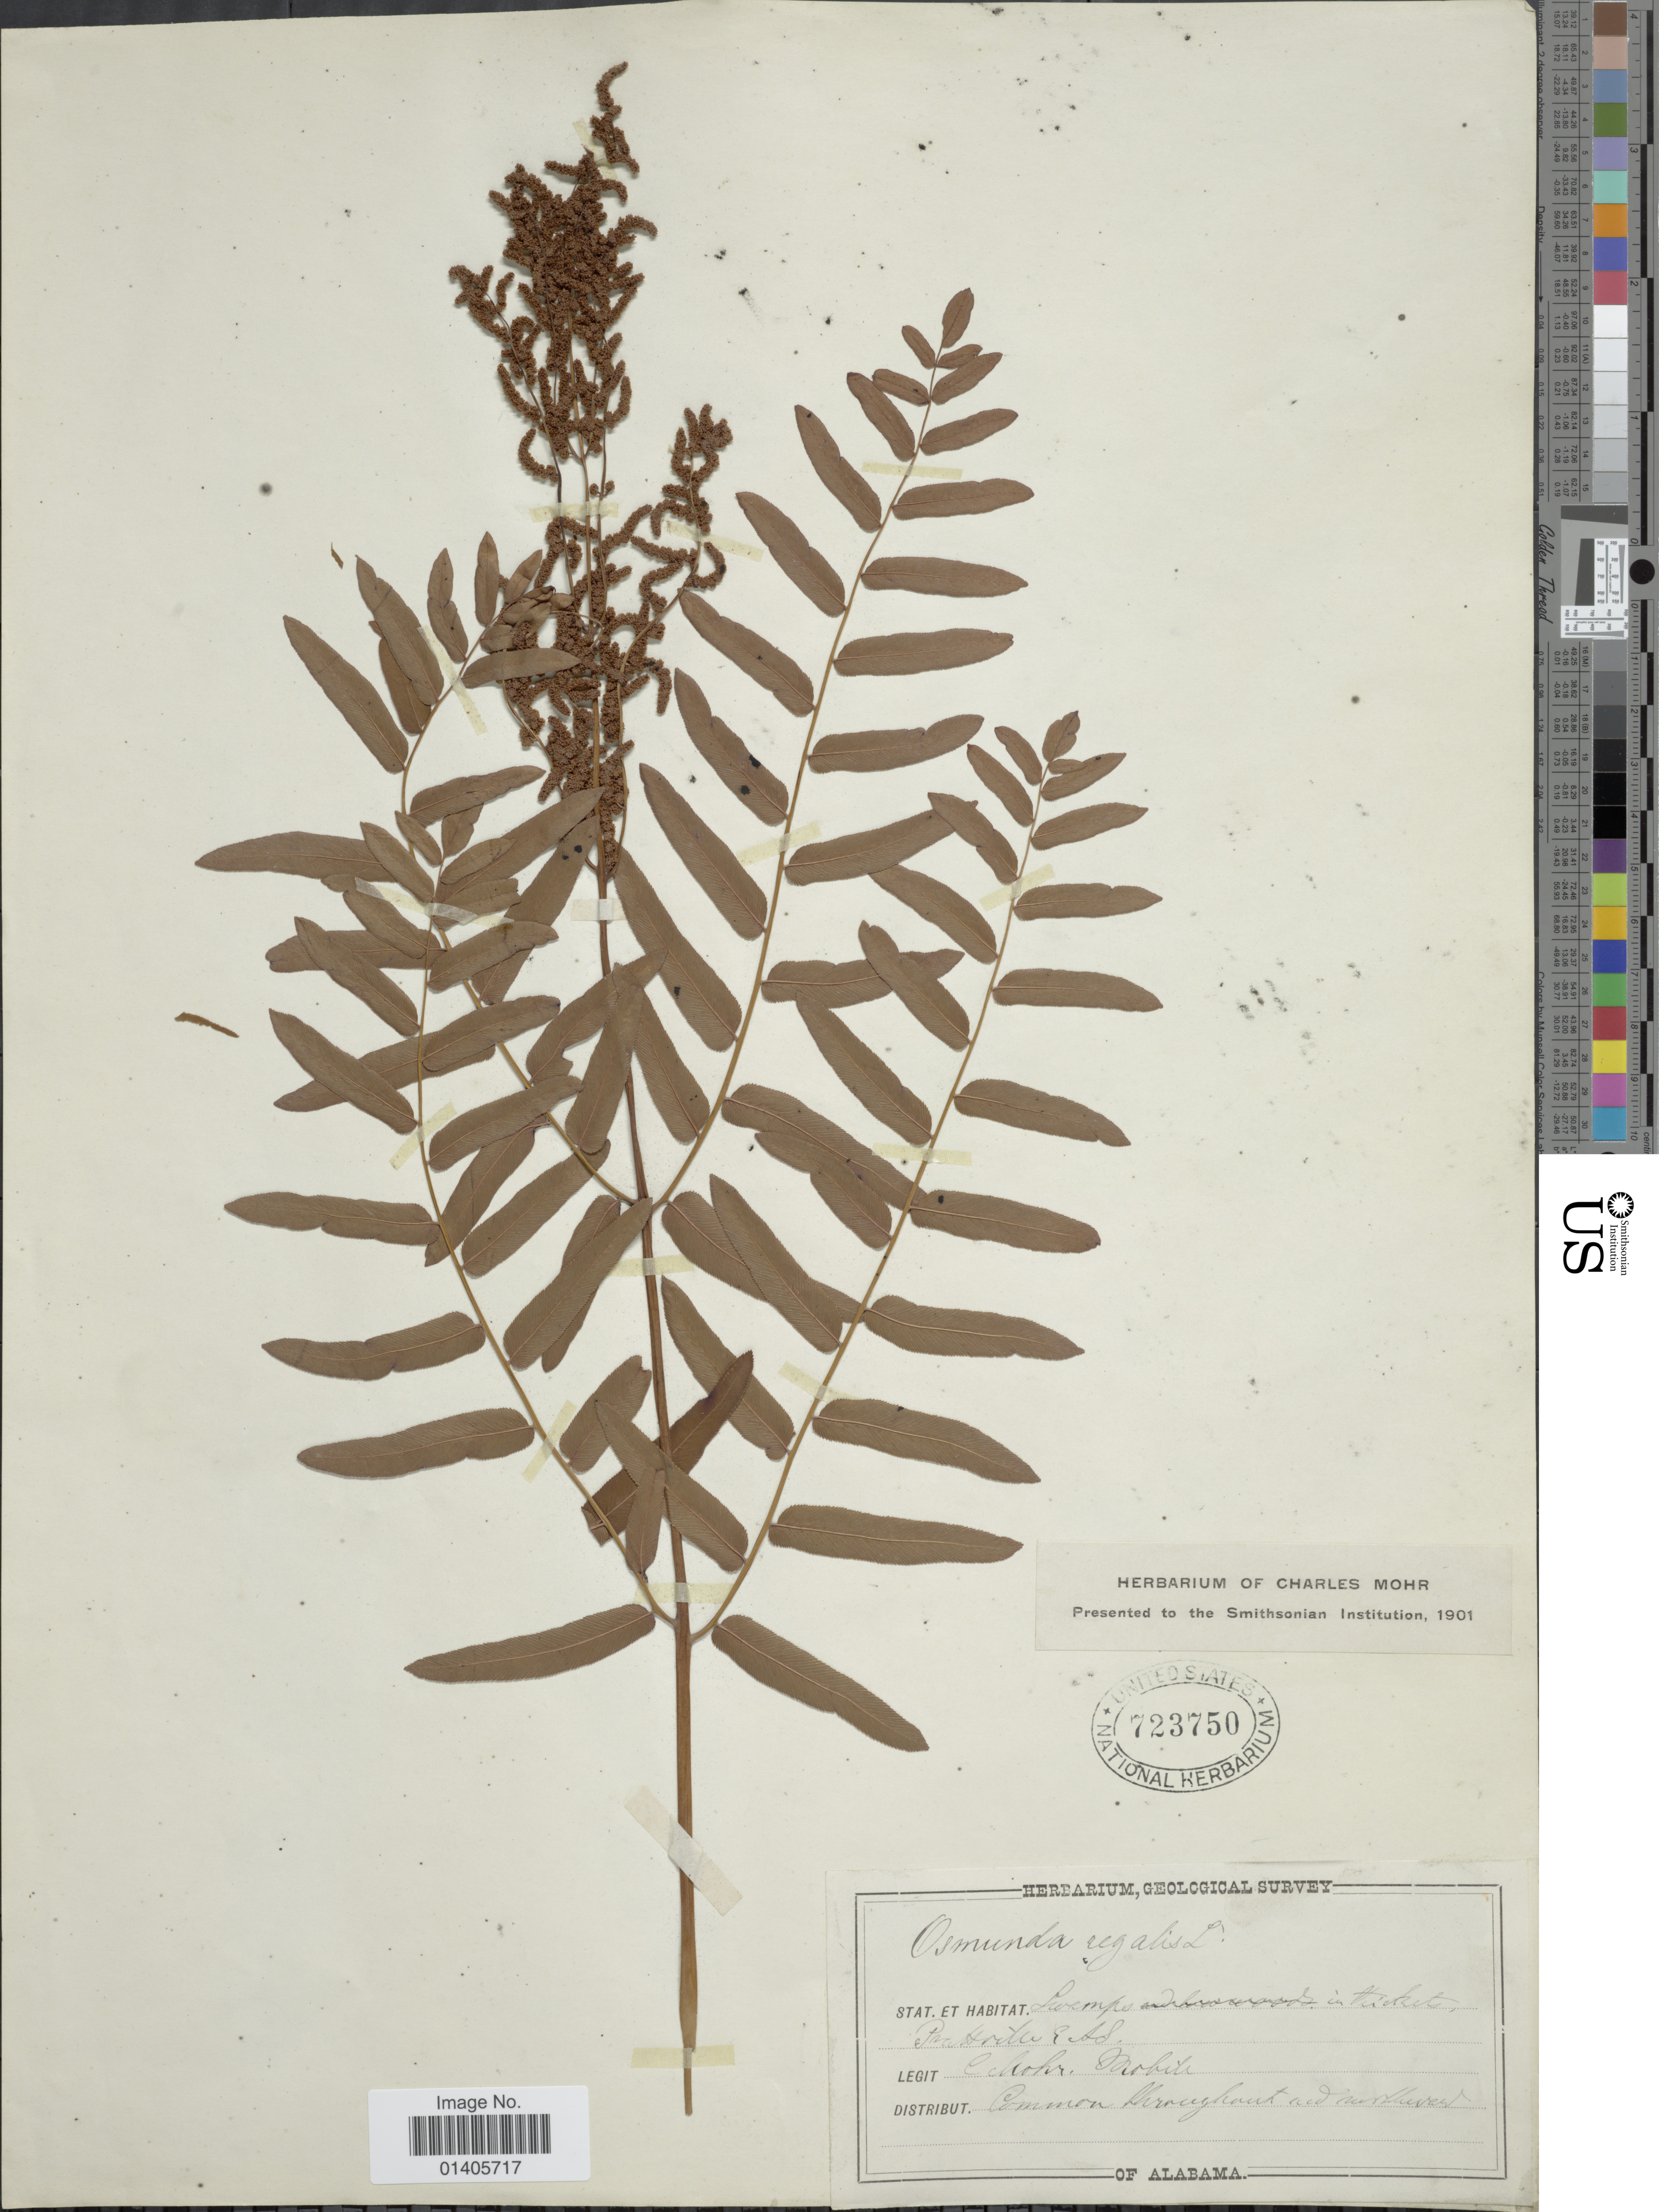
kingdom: Plantae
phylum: Tracheophyta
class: Polypodiopsida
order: Osmundales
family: Osmundaceae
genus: Osmunda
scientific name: Osmunda regalis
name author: L.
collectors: C. T. Mohr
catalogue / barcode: US 723750